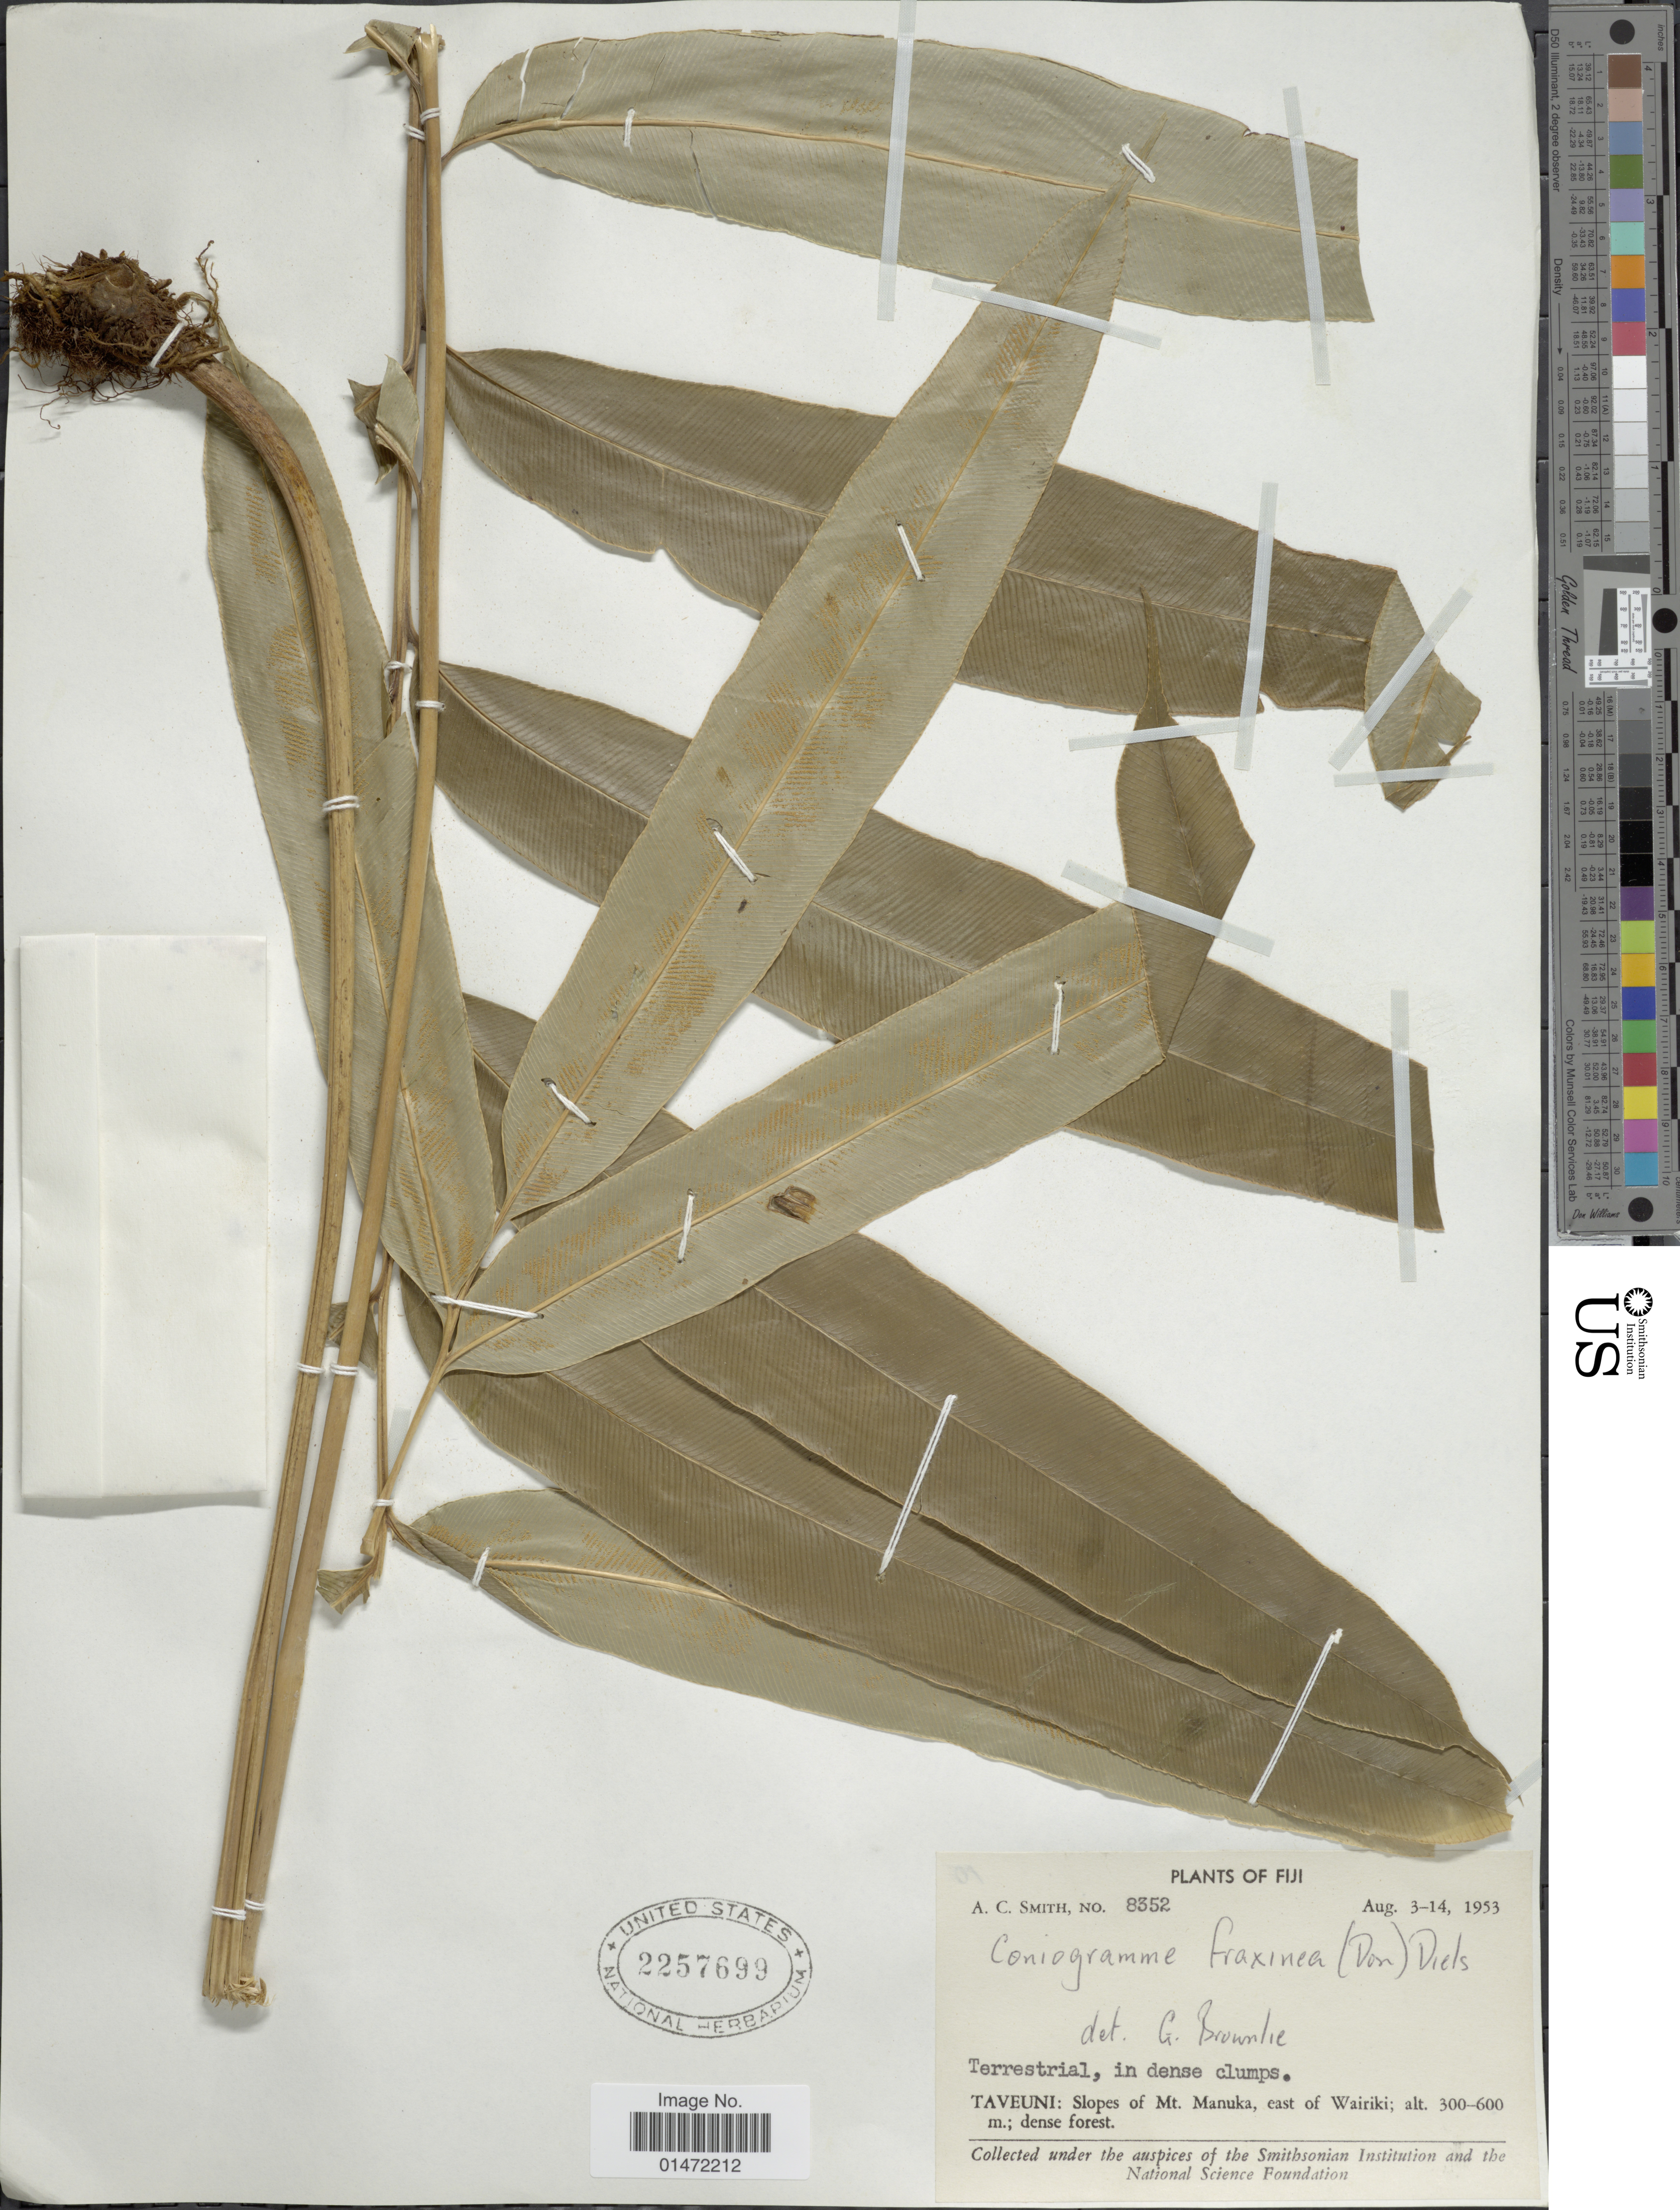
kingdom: Plantae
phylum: Tracheophyta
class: Polypodiopsida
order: Polypodiales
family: Pteridaceae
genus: Coniogramme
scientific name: Coniogramme fraxinea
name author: (D. Don) Diels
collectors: A. C. Smith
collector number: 8352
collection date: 1953-08-03/1953-08-14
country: Fiji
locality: Taveuni: Slopes of Mt. manuka, east of Wairiki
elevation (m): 300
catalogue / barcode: US 2257699